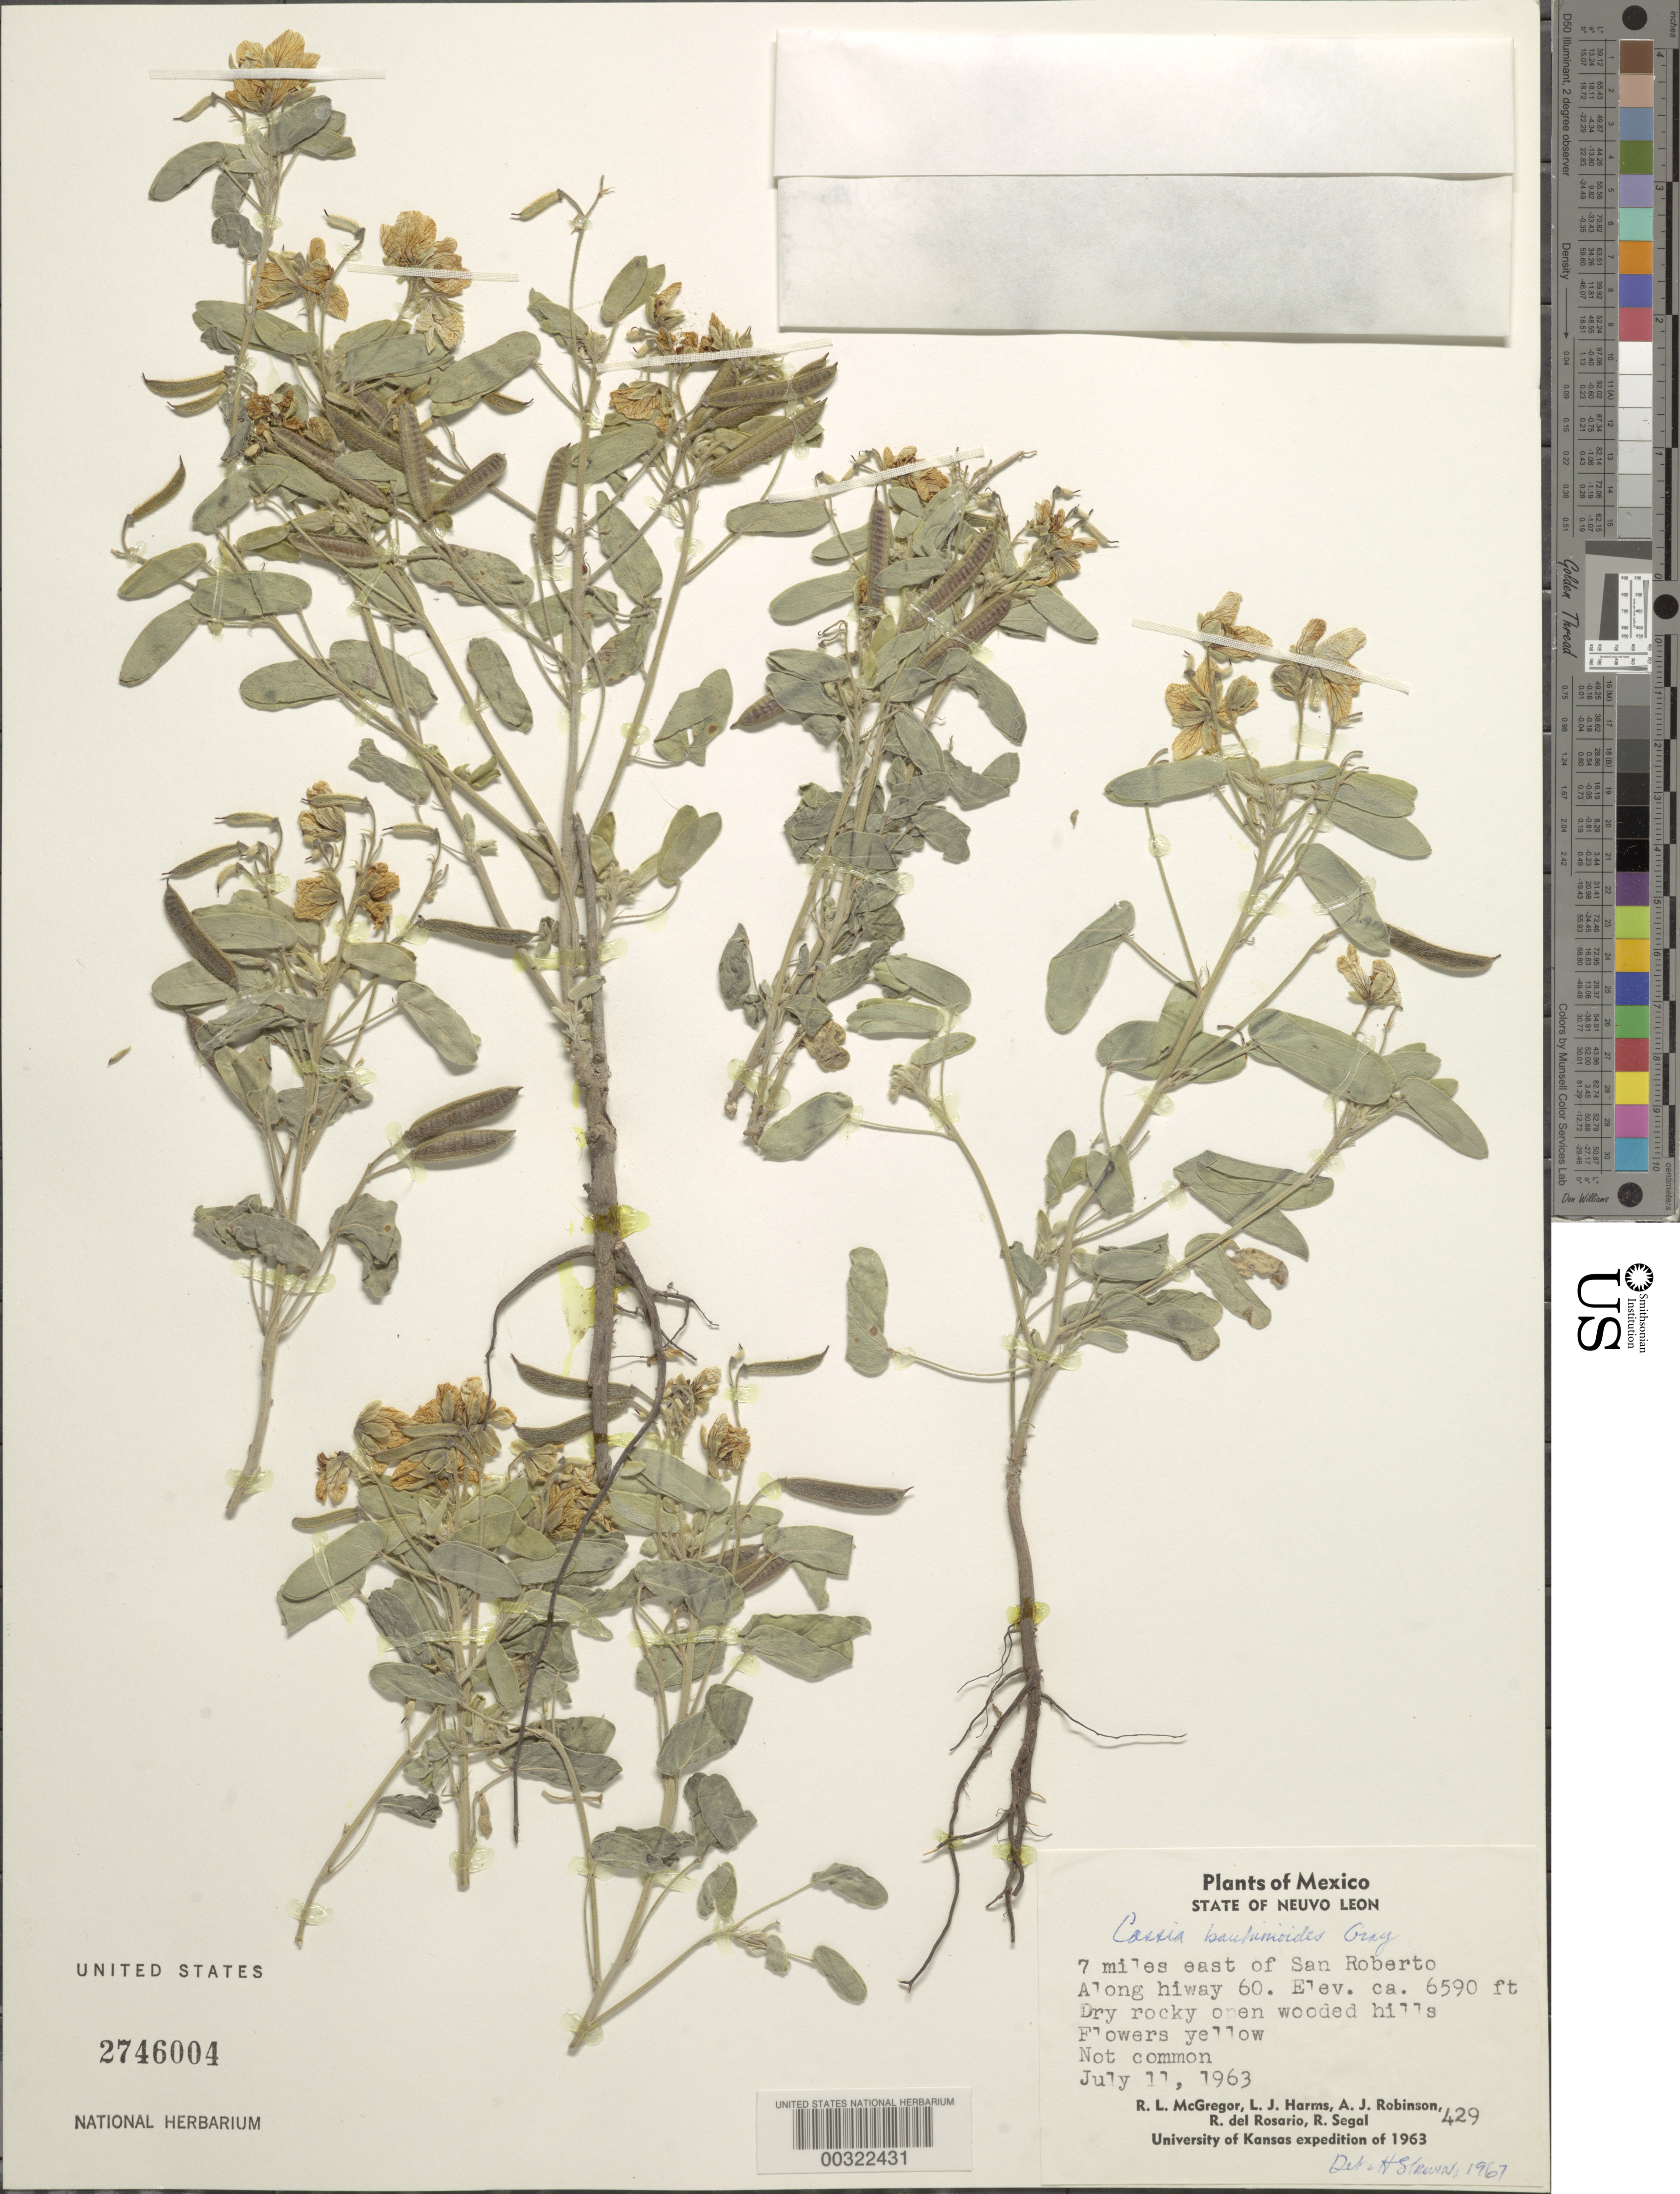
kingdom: Plantae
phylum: Tracheophyta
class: Magnoliopsida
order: Fabales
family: Fabaceae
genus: Senna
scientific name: Senna bauhinioides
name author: (A. Gray) H.S. Irwin & Barneby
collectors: R. L. McGregor, L. Harms, A. J. Robinson, R. del Rosario & R. Segal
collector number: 429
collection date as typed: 11 Jul 1963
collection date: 1963-07-11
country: Mexico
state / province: Nuevo León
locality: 7 mi E of San Roberto, along highway 60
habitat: Dry rocky open wooded hills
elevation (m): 2009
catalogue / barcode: US 2746004